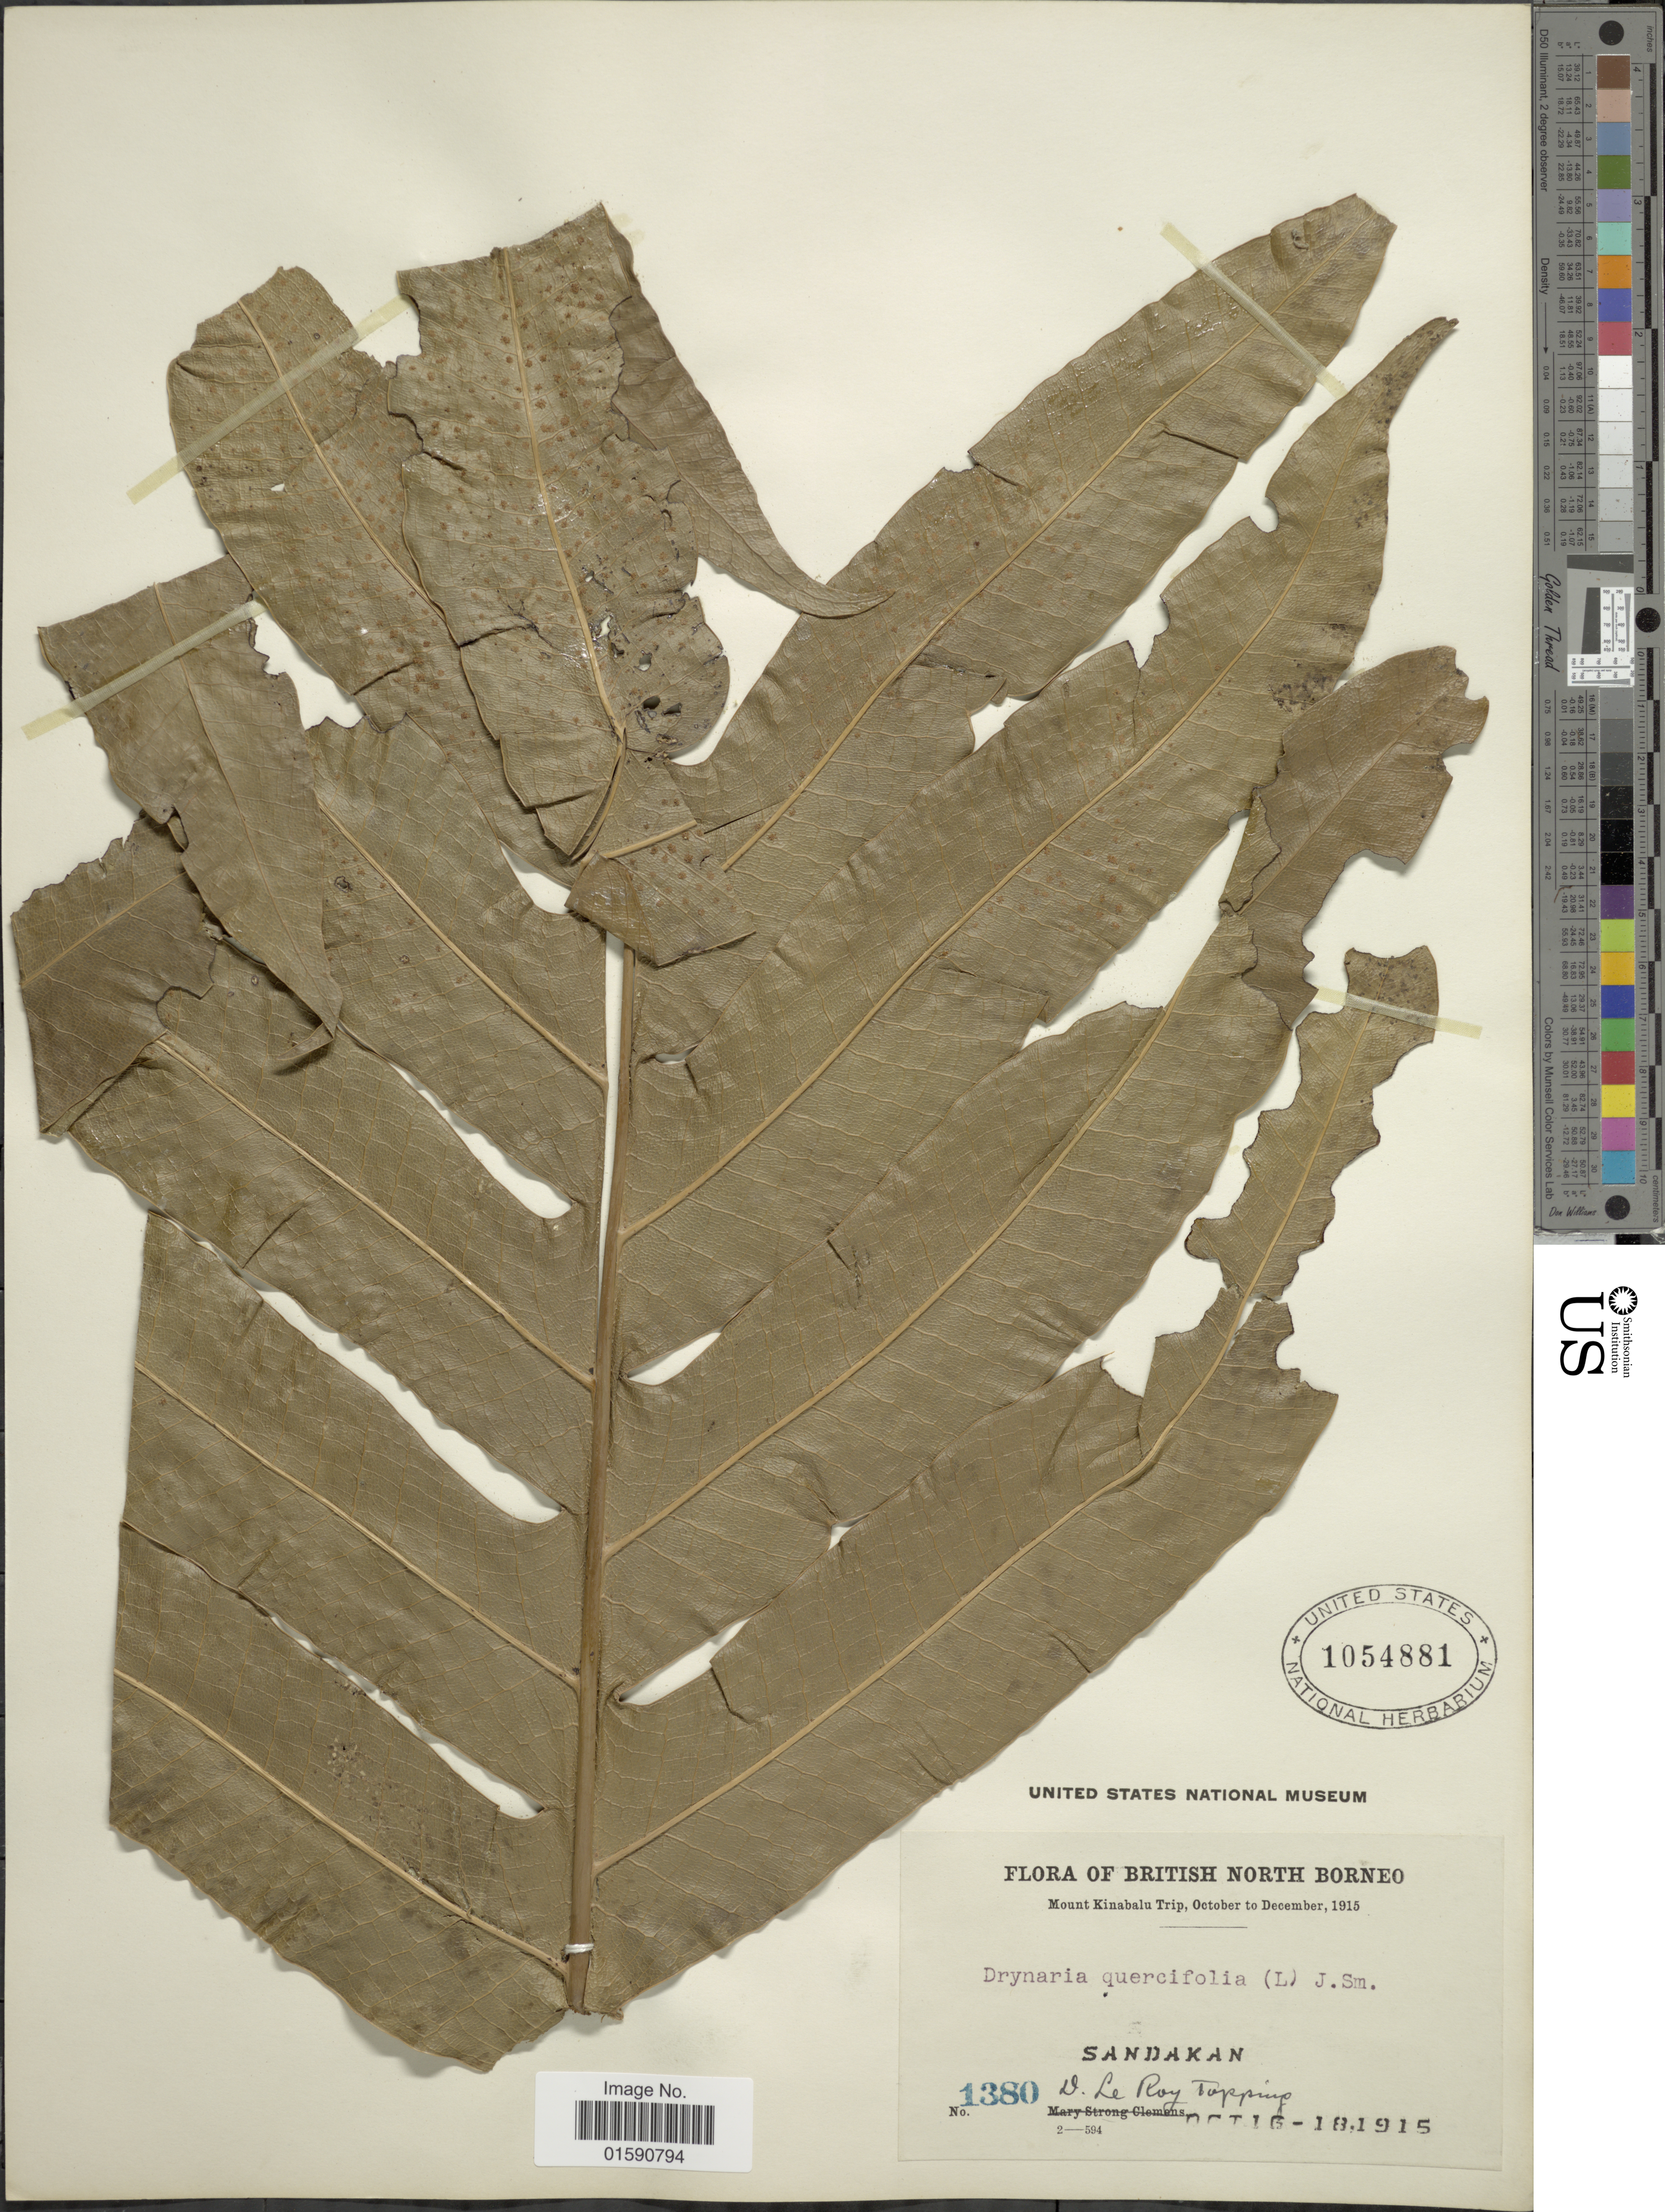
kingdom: Plantae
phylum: Tracheophyta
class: Polypodiopsida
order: Polypodiales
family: Polypodiaceae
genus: Drynaria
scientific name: Drynaria quercifolia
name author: (L.) J. Sm.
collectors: D. L. Topping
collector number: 1380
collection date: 1915-10-16/1915-10-18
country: Malaysia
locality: British North Borneo, Sandakan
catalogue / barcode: US 1054881